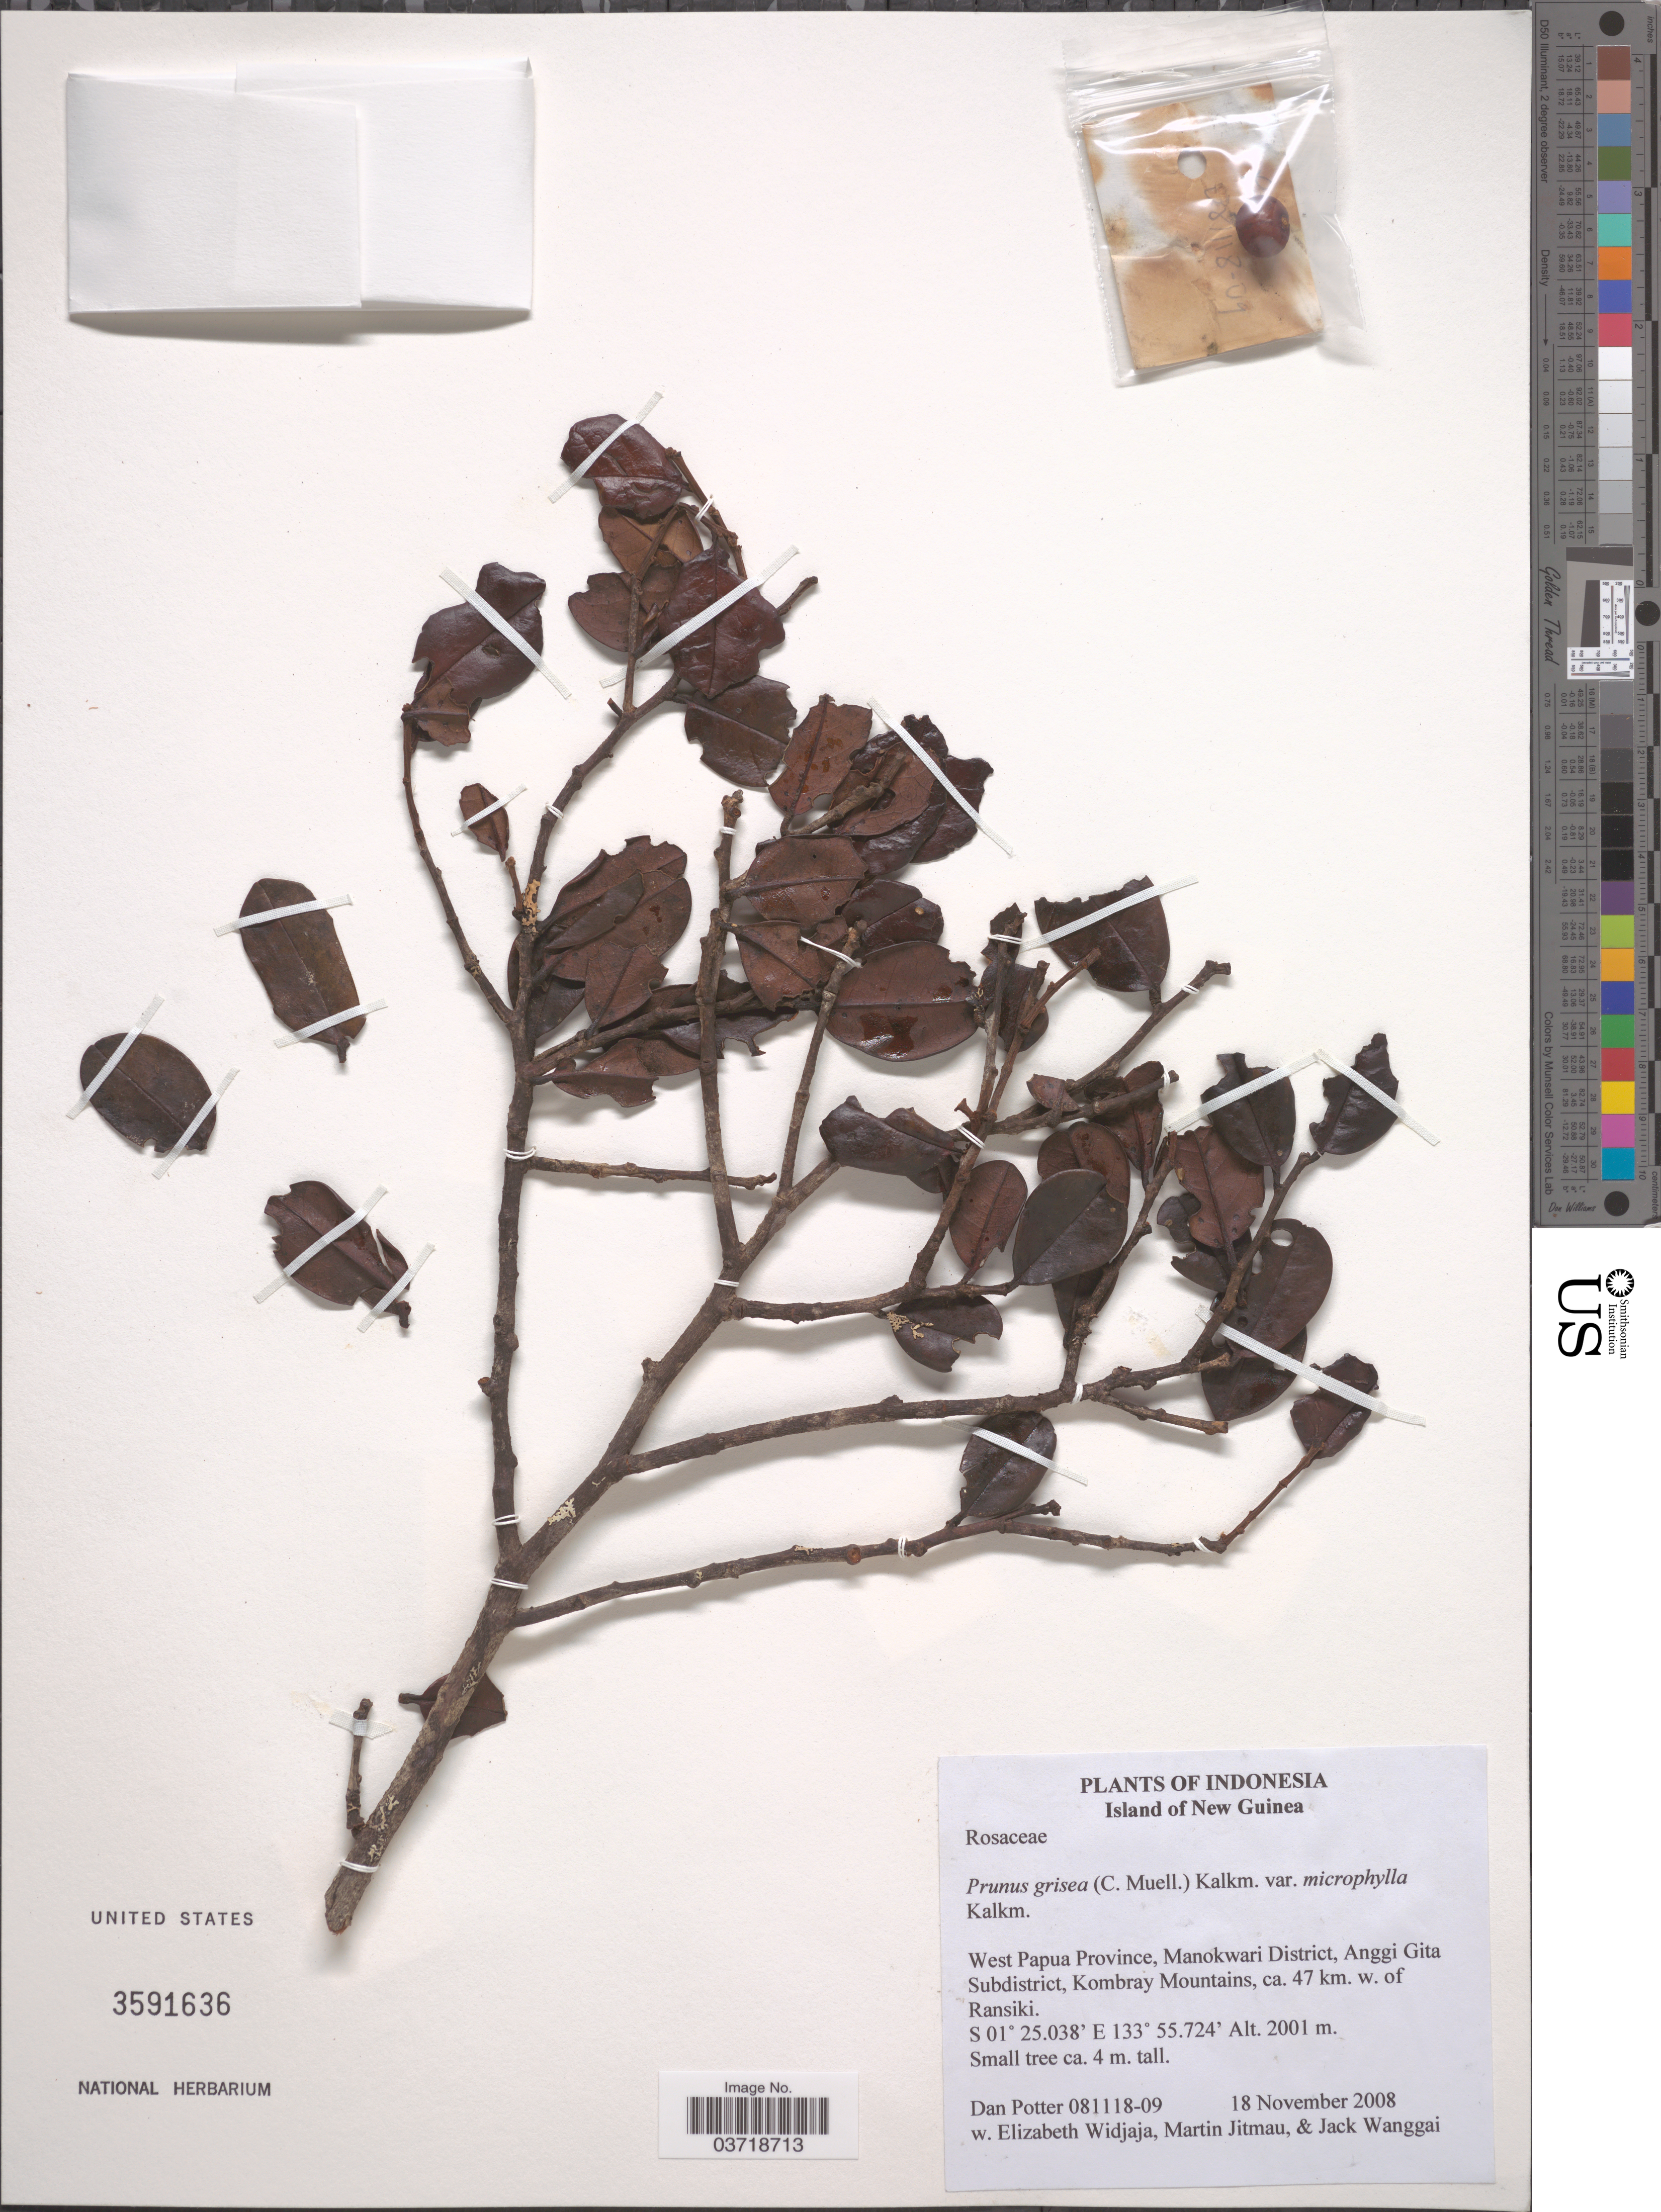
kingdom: Plantae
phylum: Tracheophyta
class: Magnoliopsida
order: Rosales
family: Rosaceae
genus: Prunus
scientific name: Prunus grisea var. microphylla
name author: Kalkman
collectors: D. Potter, E. A. Widjaja, M. Jitmau & J. Wanggai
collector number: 081118-09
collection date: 2008-11-18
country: Indonesia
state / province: Papua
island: New Guinea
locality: Island of New Guinea. West Papua Province, Manokwari District, Anggi Gita Subdistrict, Kombray Mountains, ca. 47 km. w. of Ransiki.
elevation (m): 2001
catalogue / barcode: US 3591636